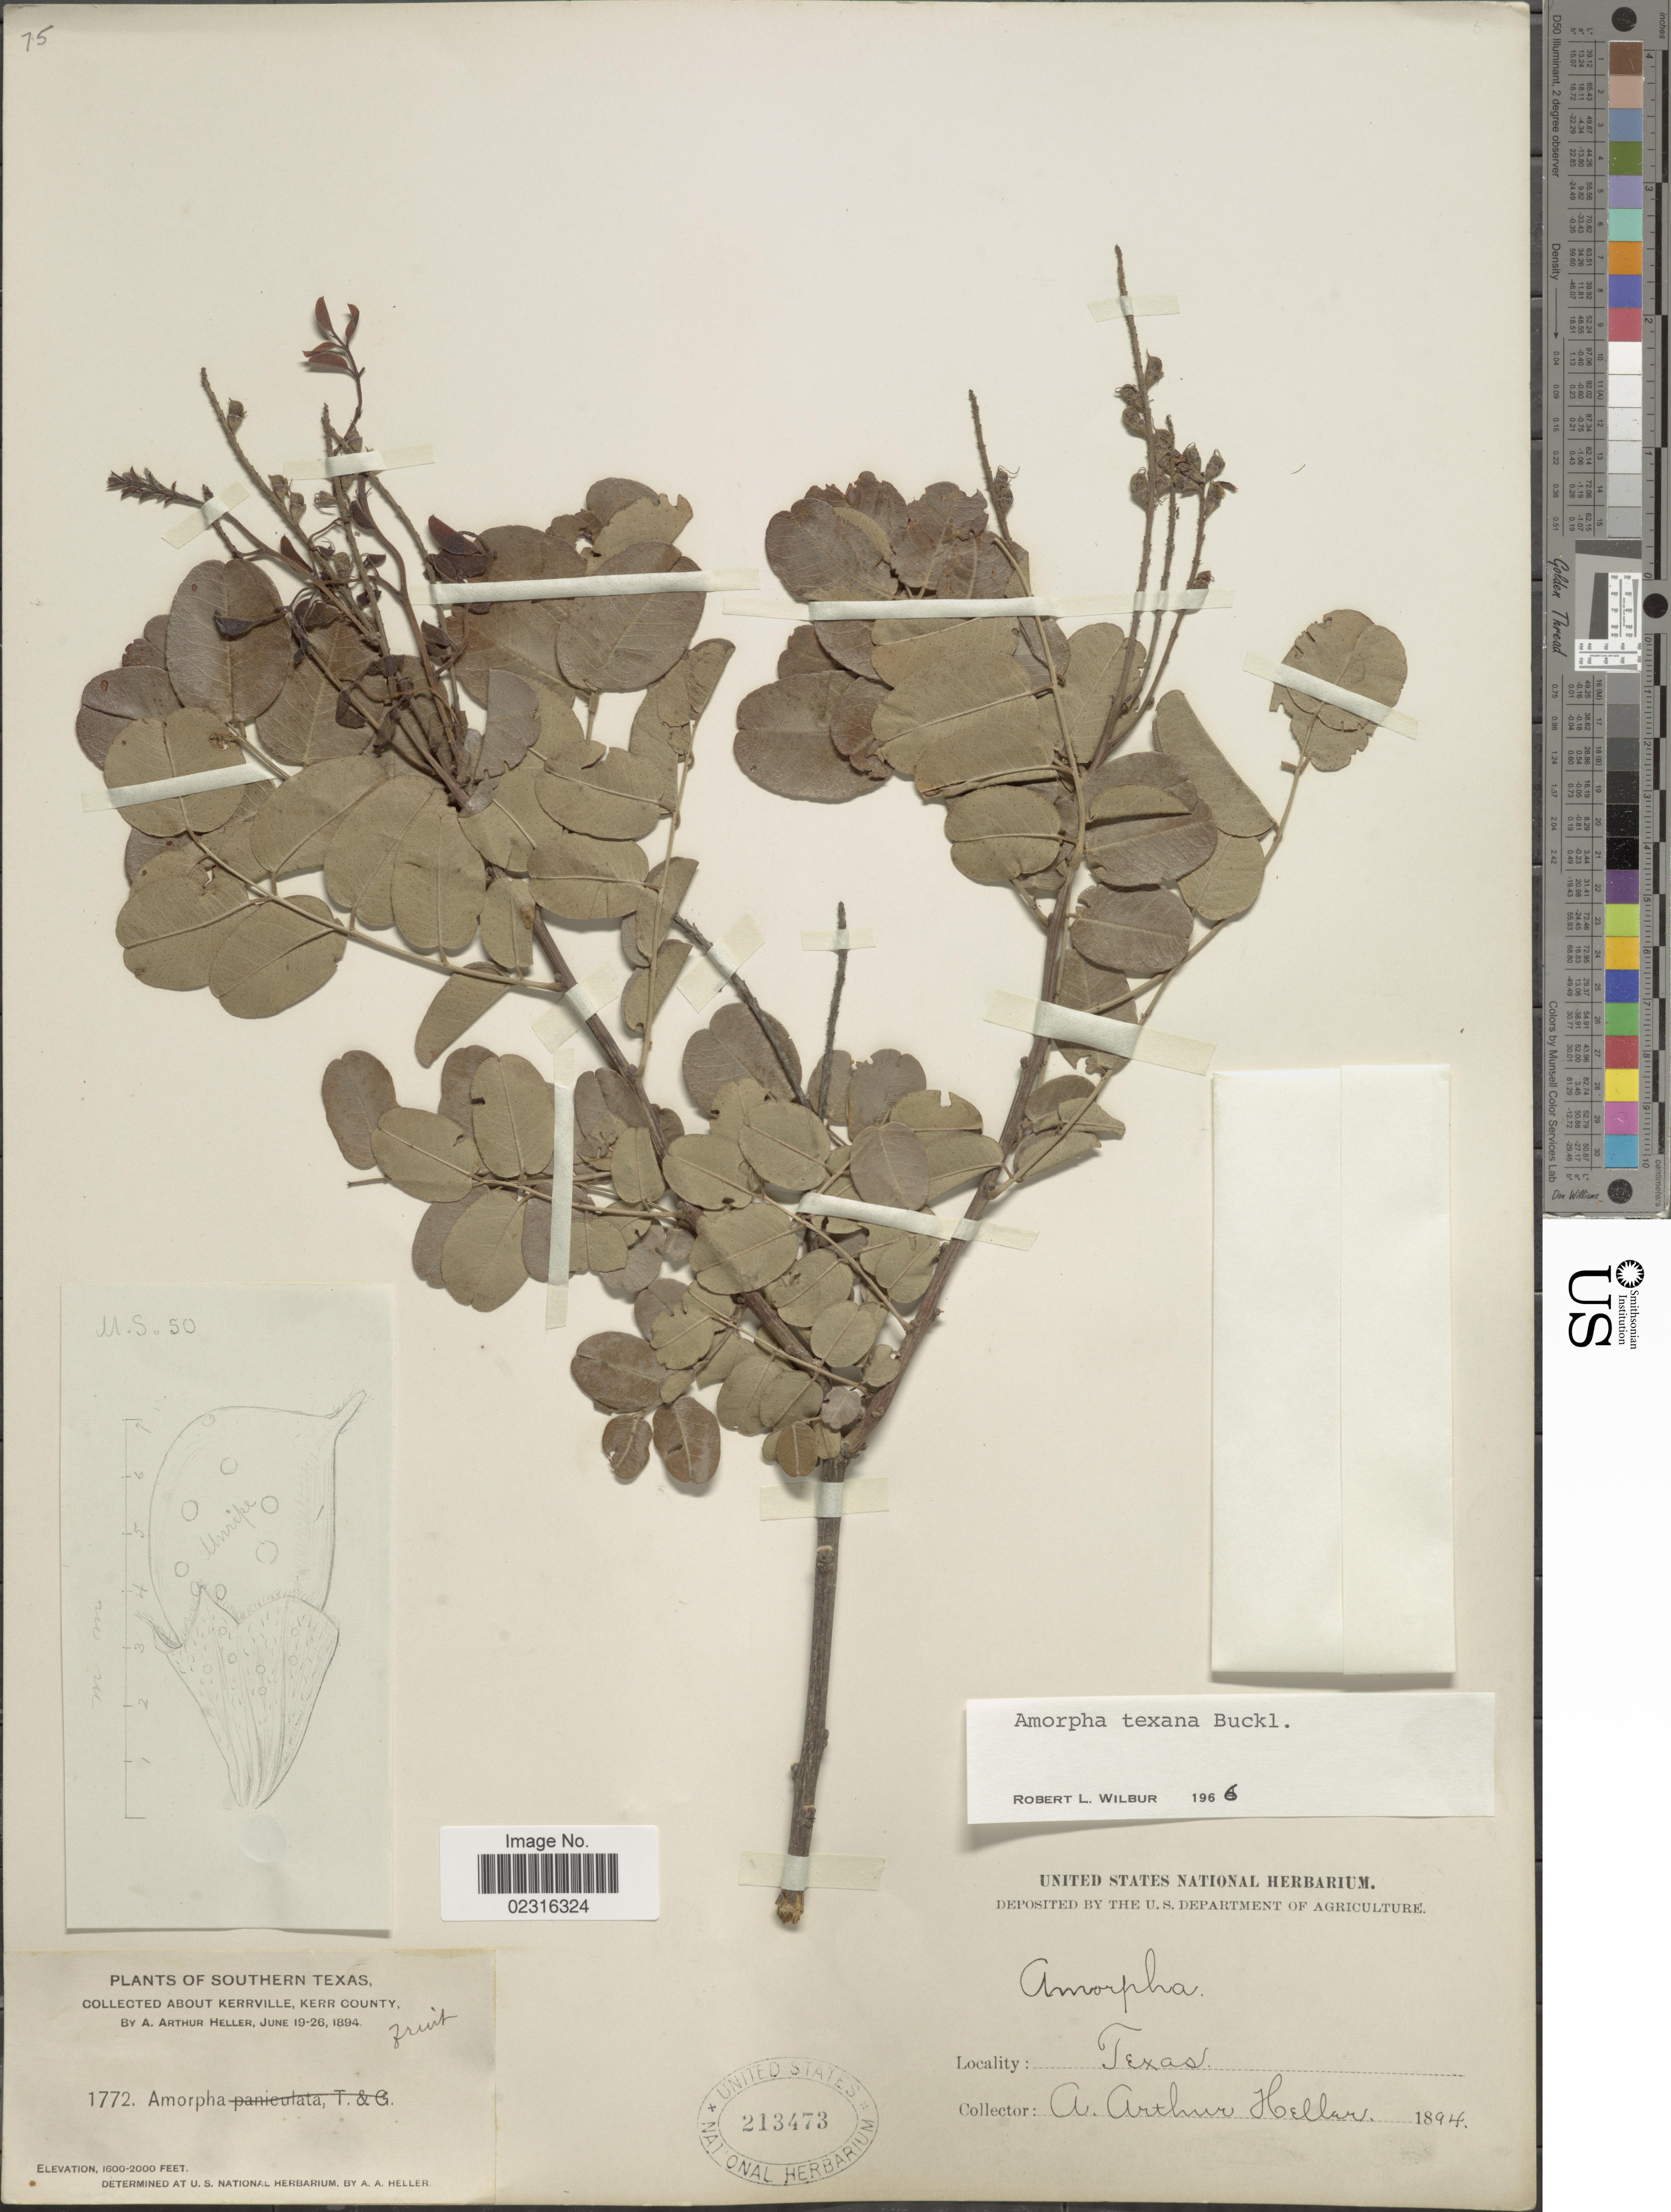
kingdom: Plantae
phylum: Tracheophyta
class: Magnoliopsida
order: Fabales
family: Fabaceae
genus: Amorpha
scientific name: Amorpha texana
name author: Buckley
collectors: A. A. Heller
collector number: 1772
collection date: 1894-06-19/1894-06-26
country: United States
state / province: Texas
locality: Southern Texas, about Kerrville, Kerr County.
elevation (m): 488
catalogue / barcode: US 213473